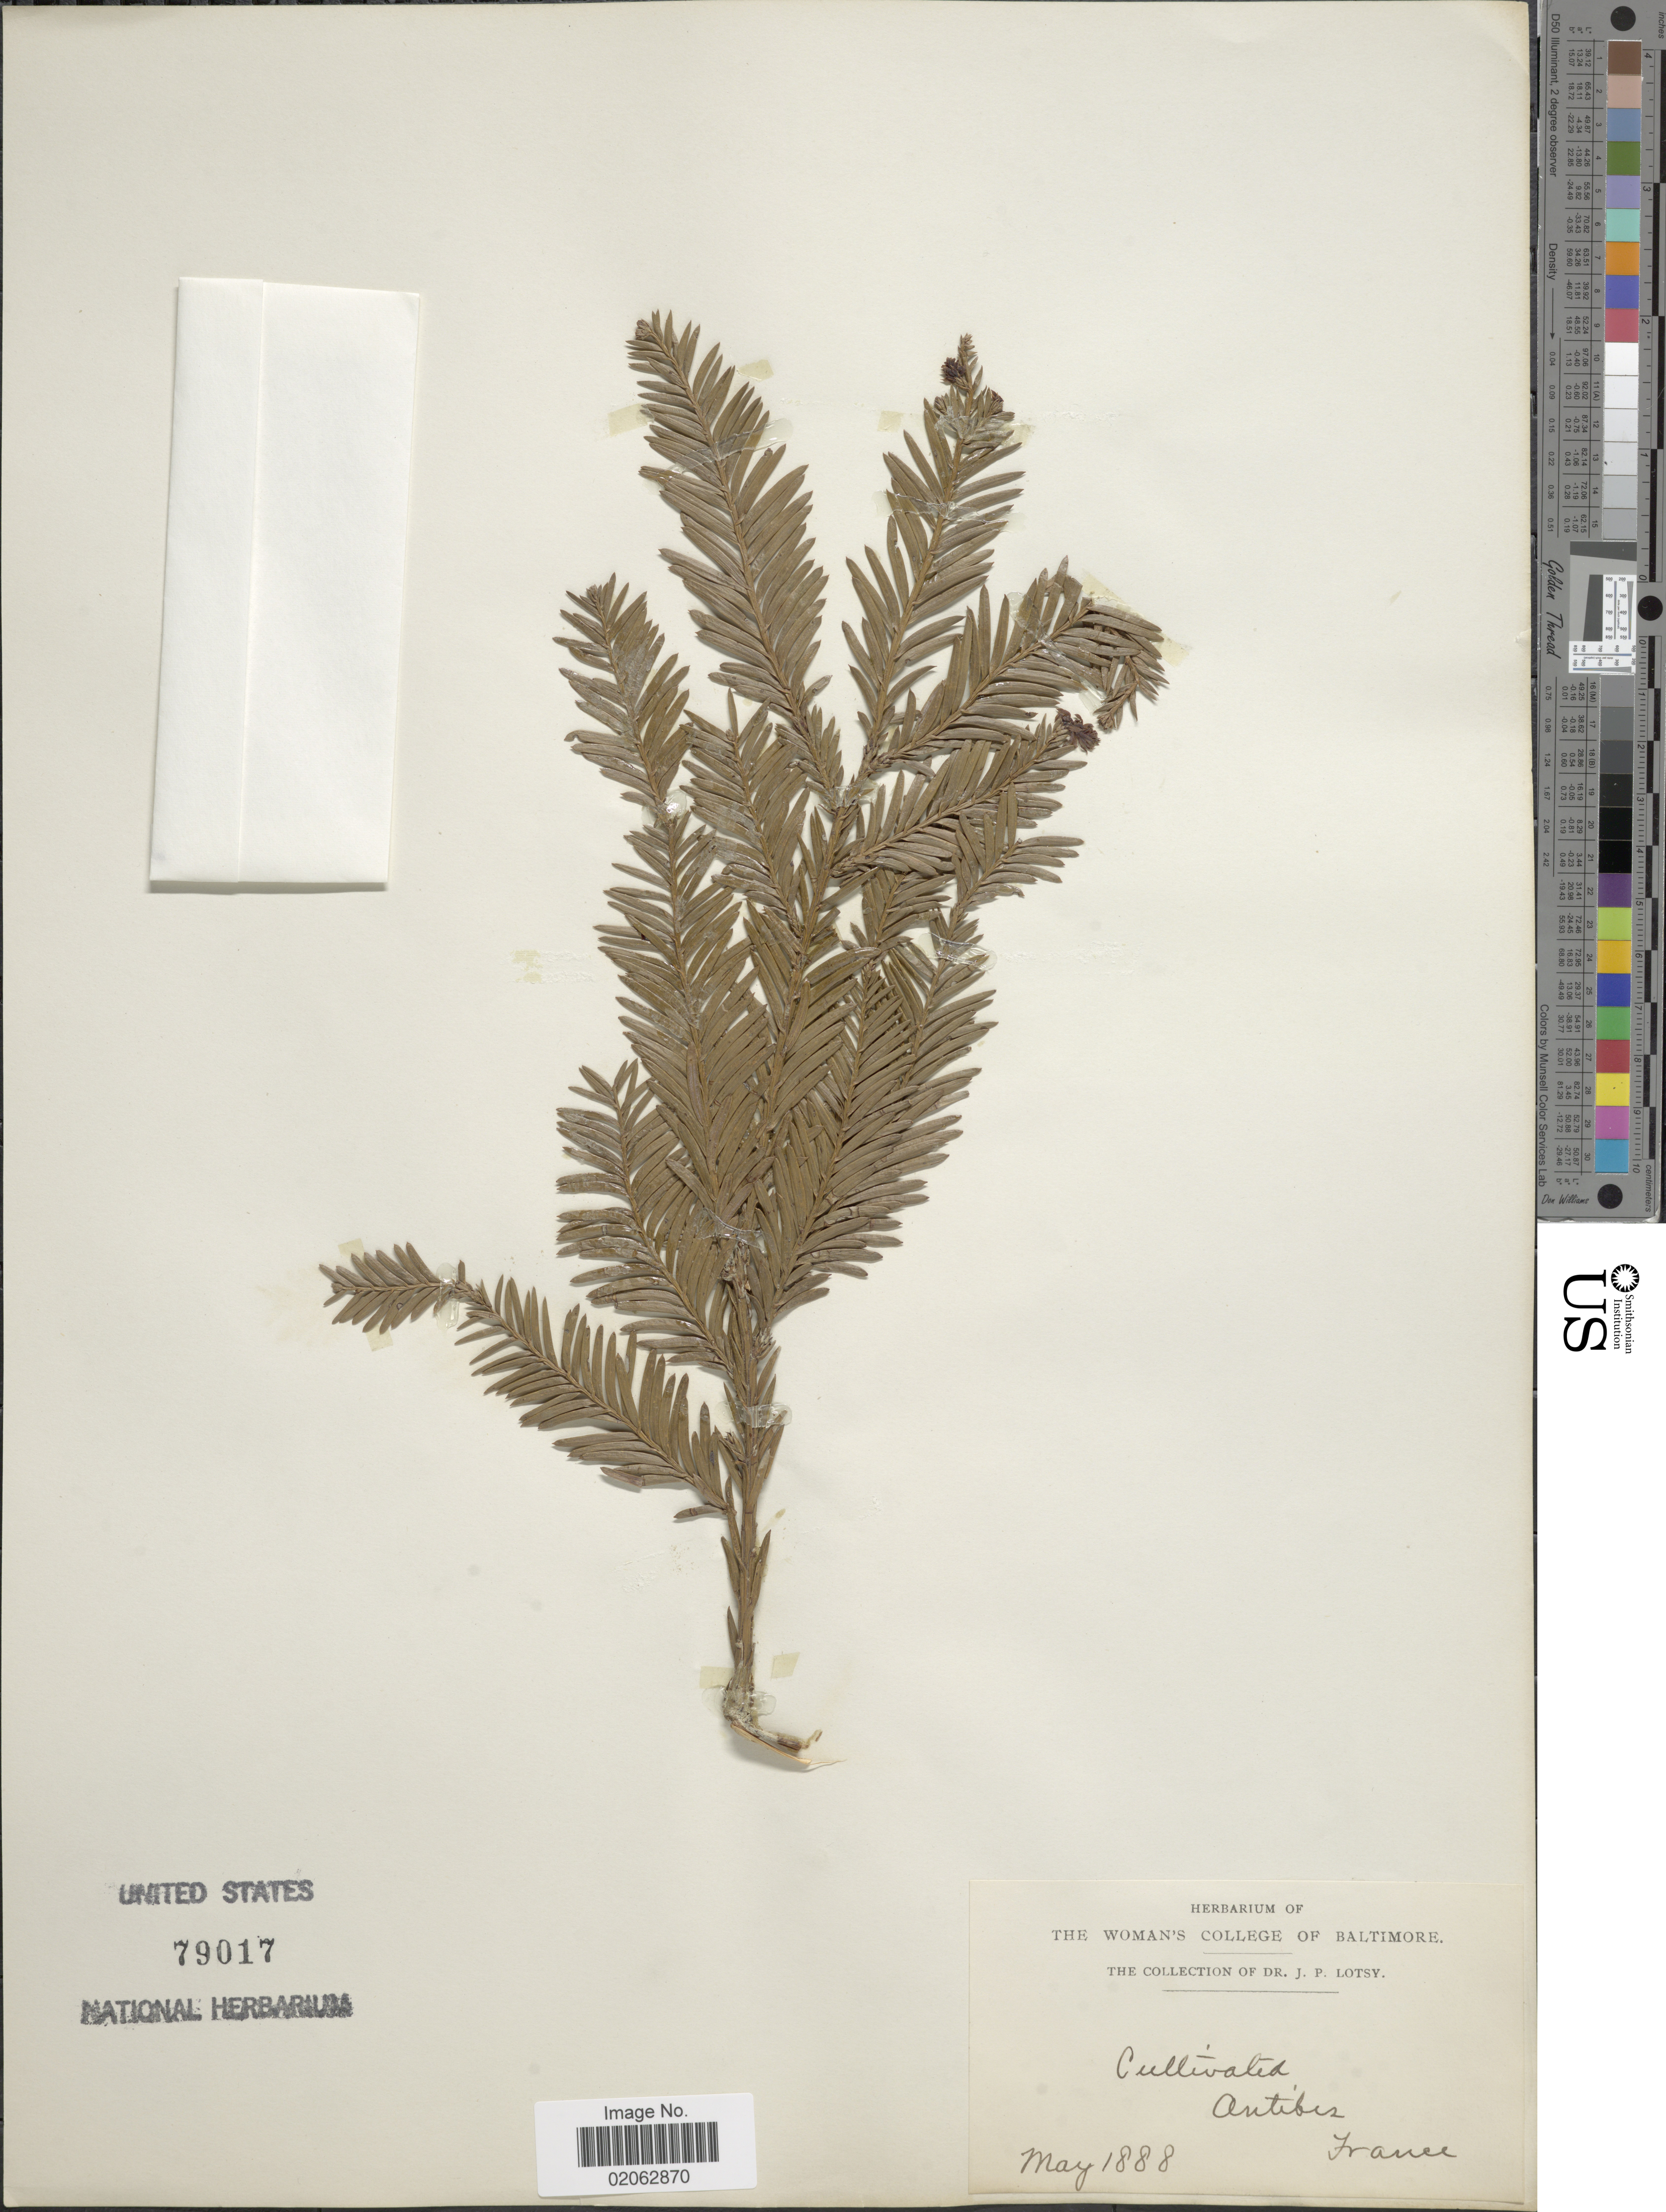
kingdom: Plantae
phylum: Tracheophyta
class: Pinopsida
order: Pinales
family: Taxaceae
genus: Taxus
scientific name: Taxus sp.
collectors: J. Lotsy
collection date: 1888-05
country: France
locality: Cultivated Antibus.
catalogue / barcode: US 79017